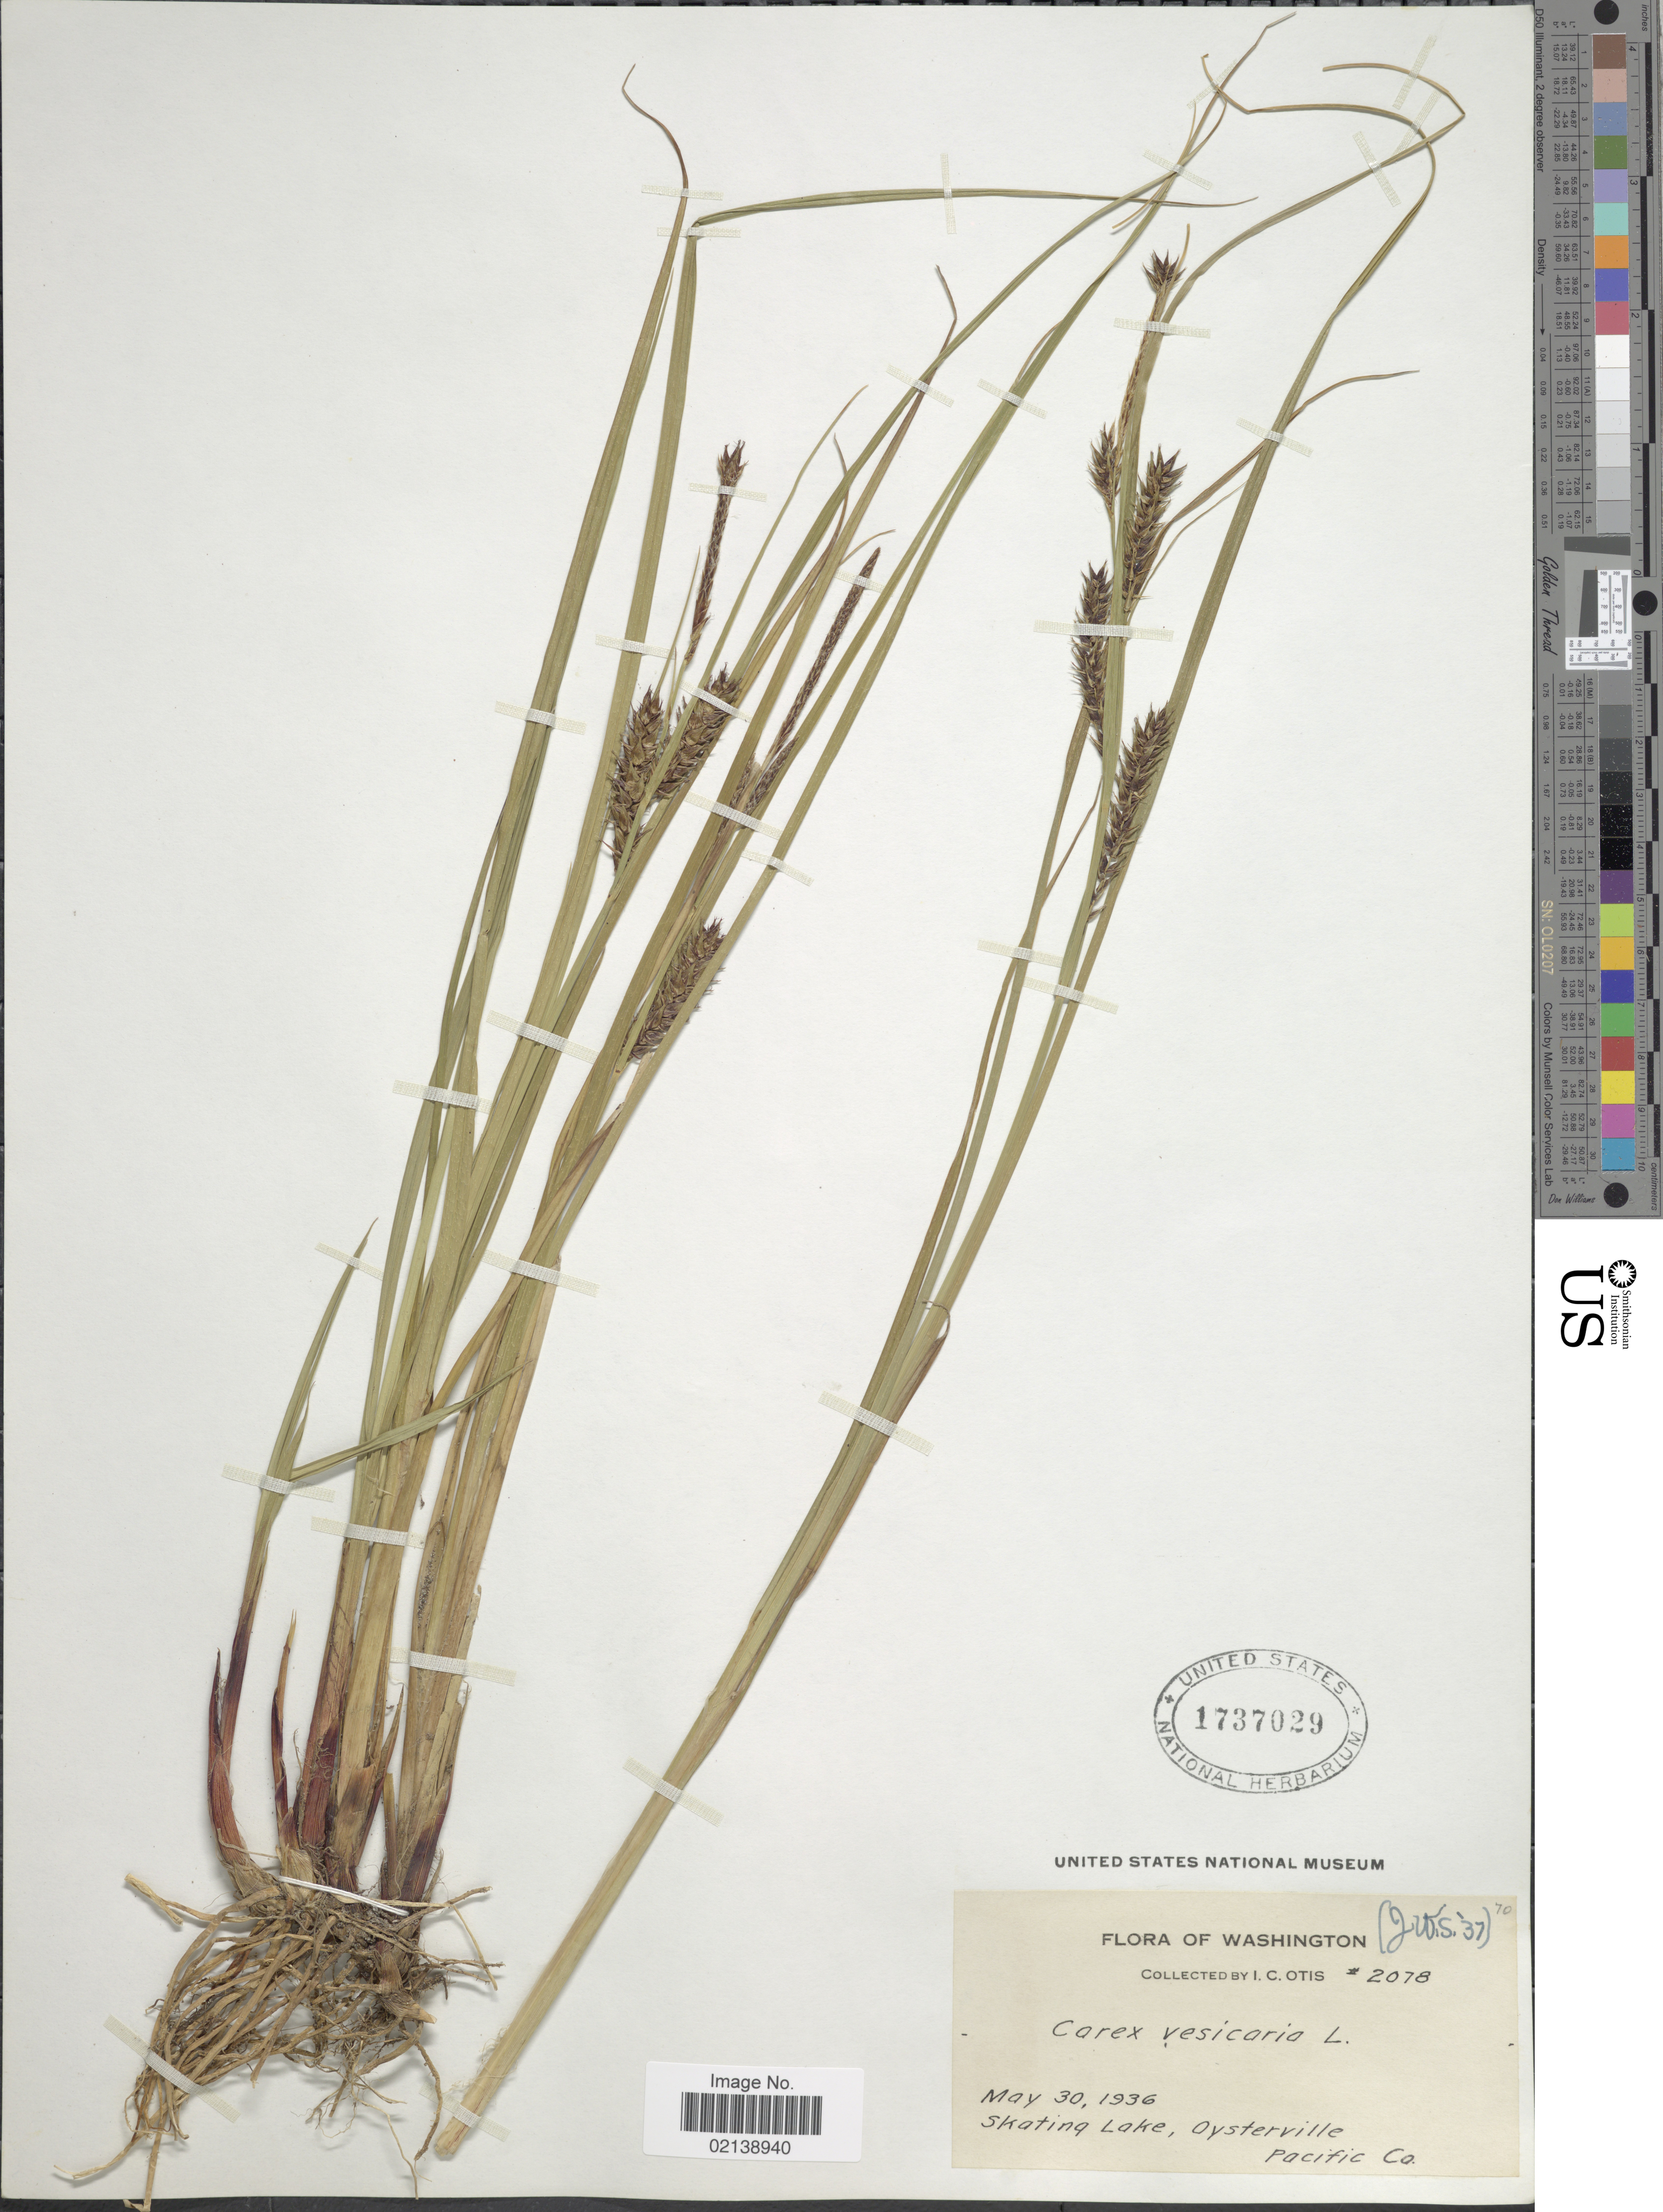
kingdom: Plantae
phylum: Tracheophyta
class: Liliopsida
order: Poales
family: Cyperaceae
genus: Carex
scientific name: Carex vesicaria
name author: L.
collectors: I. C. Otis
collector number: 2078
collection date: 1936-05-30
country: United States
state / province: Washington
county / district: Pacific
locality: Skating Lake, Oysterville, Pacific Co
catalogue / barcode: US 1737029